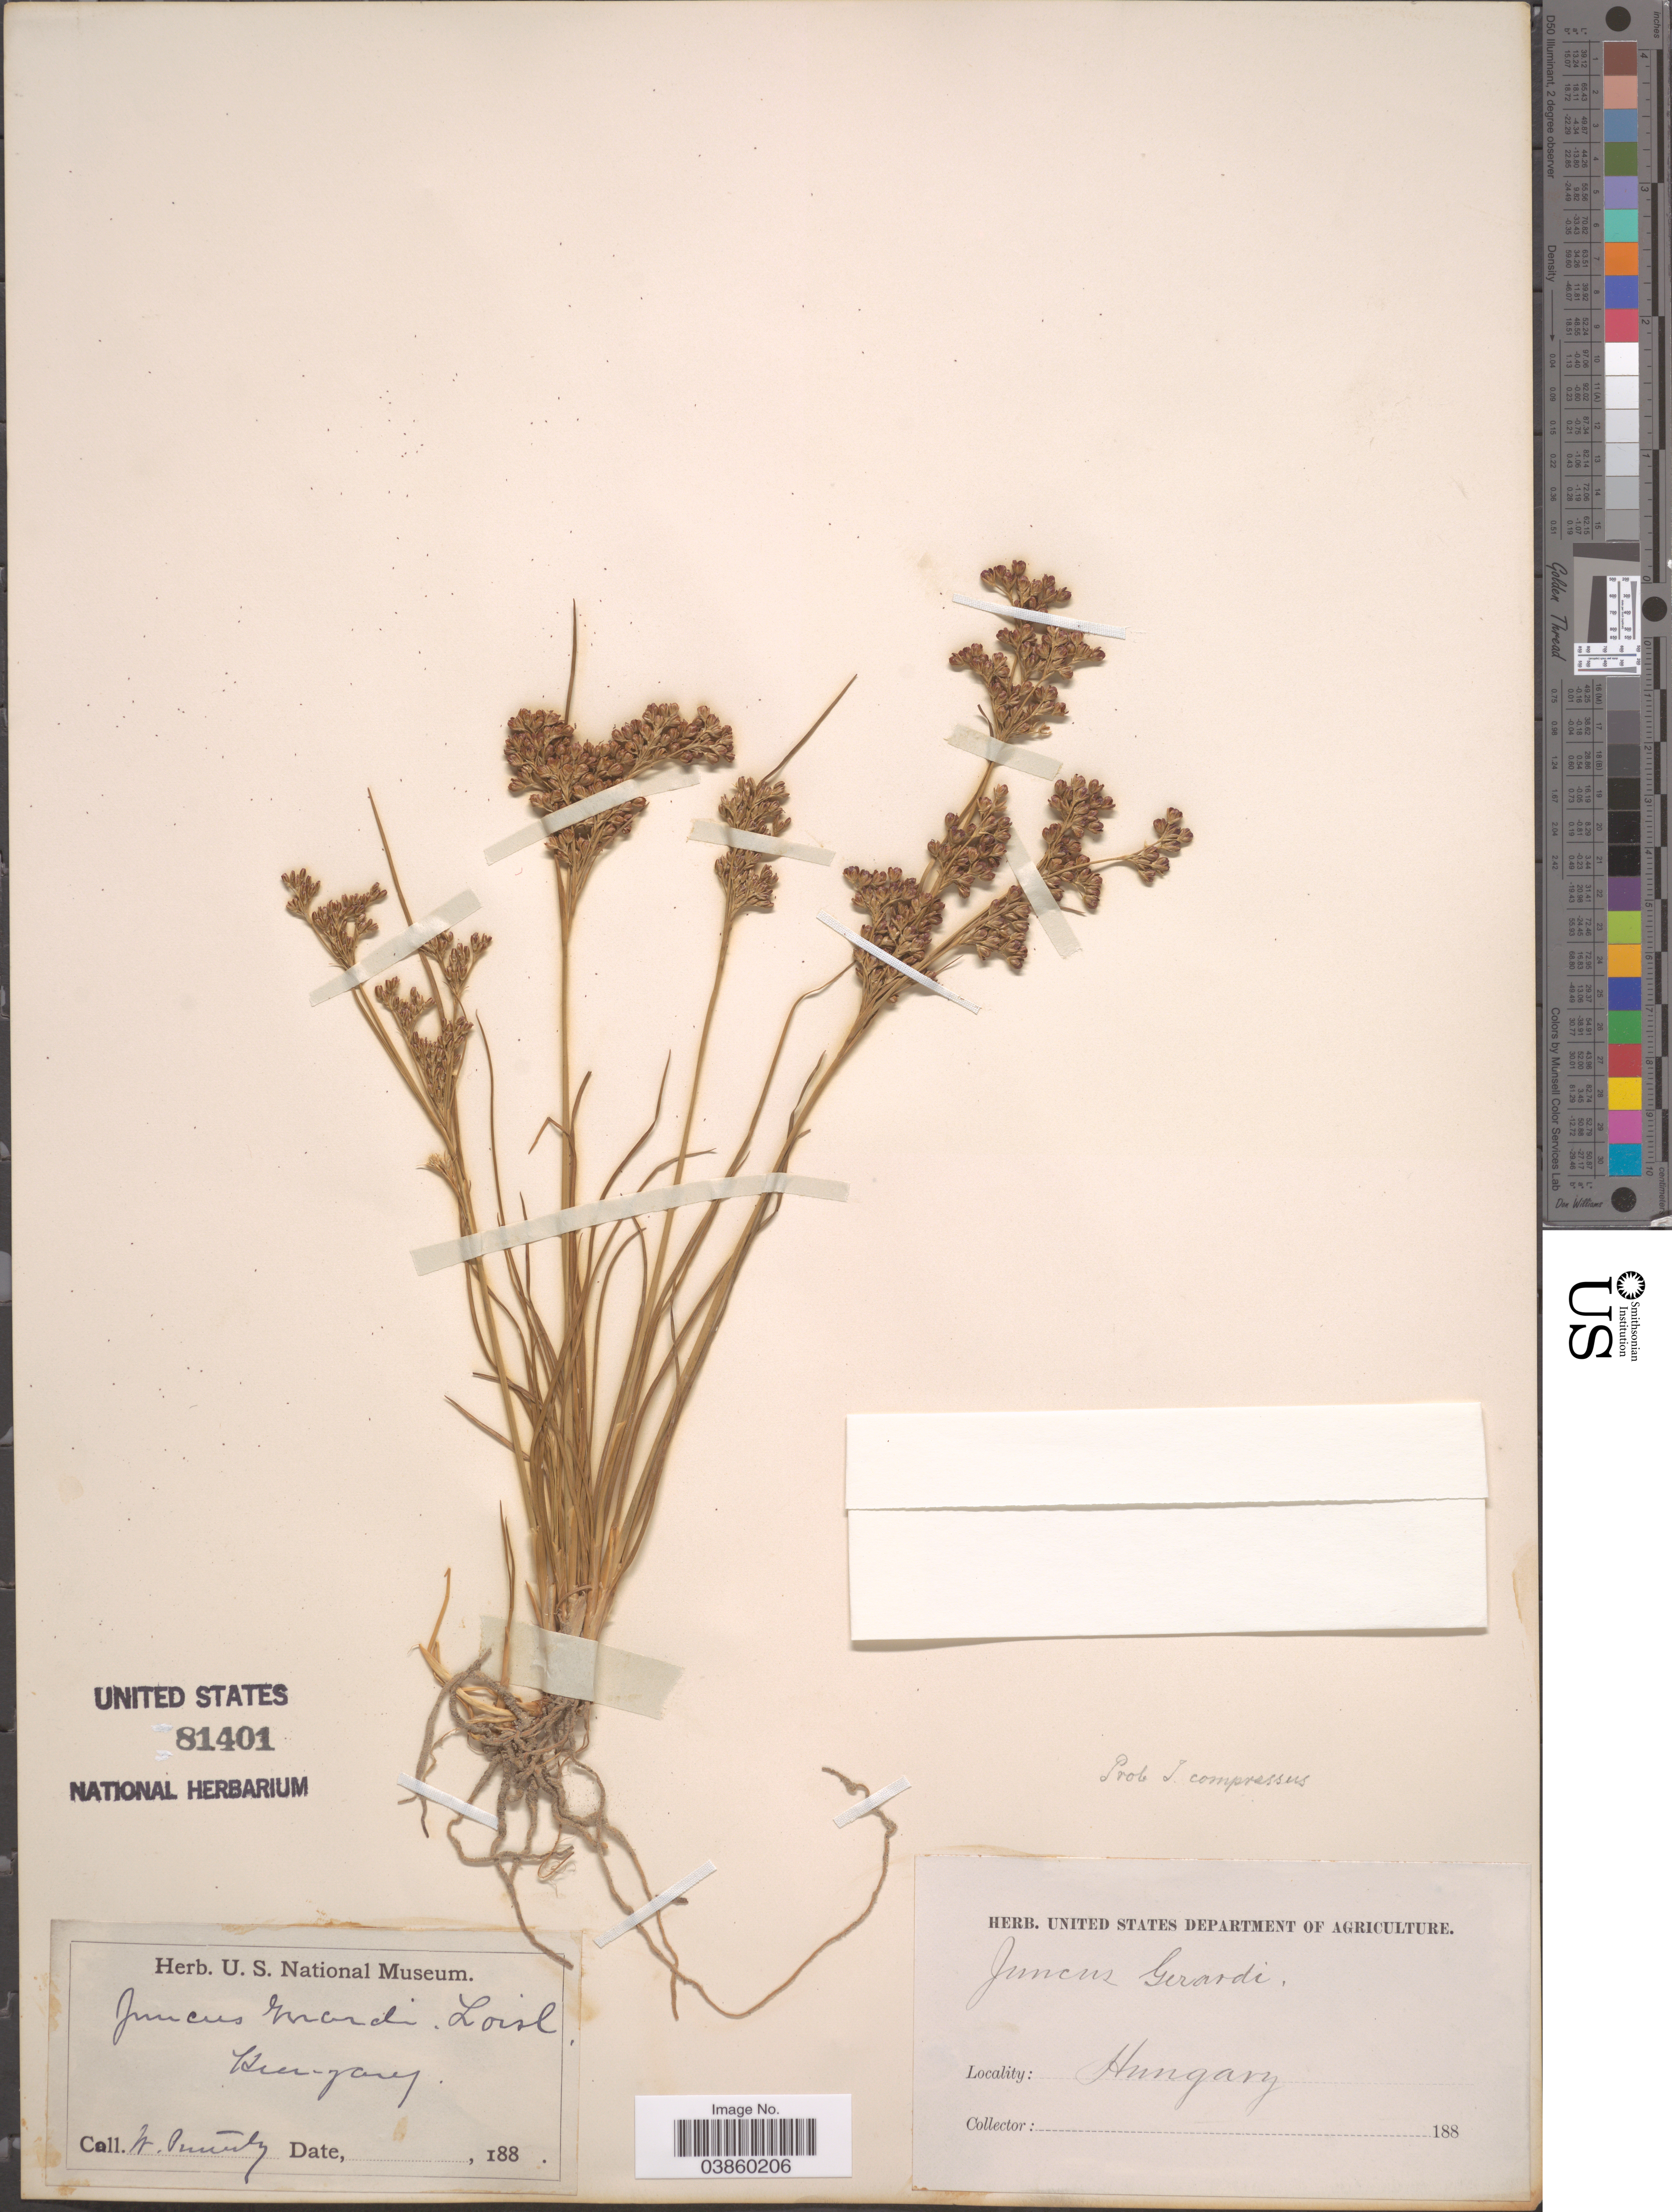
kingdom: Plantae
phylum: Tracheophyta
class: Liliopsida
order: Poales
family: Juncaceae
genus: Juncus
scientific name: Juncus compressus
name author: Jacq.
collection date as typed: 188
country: Hungary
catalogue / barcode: US 81401